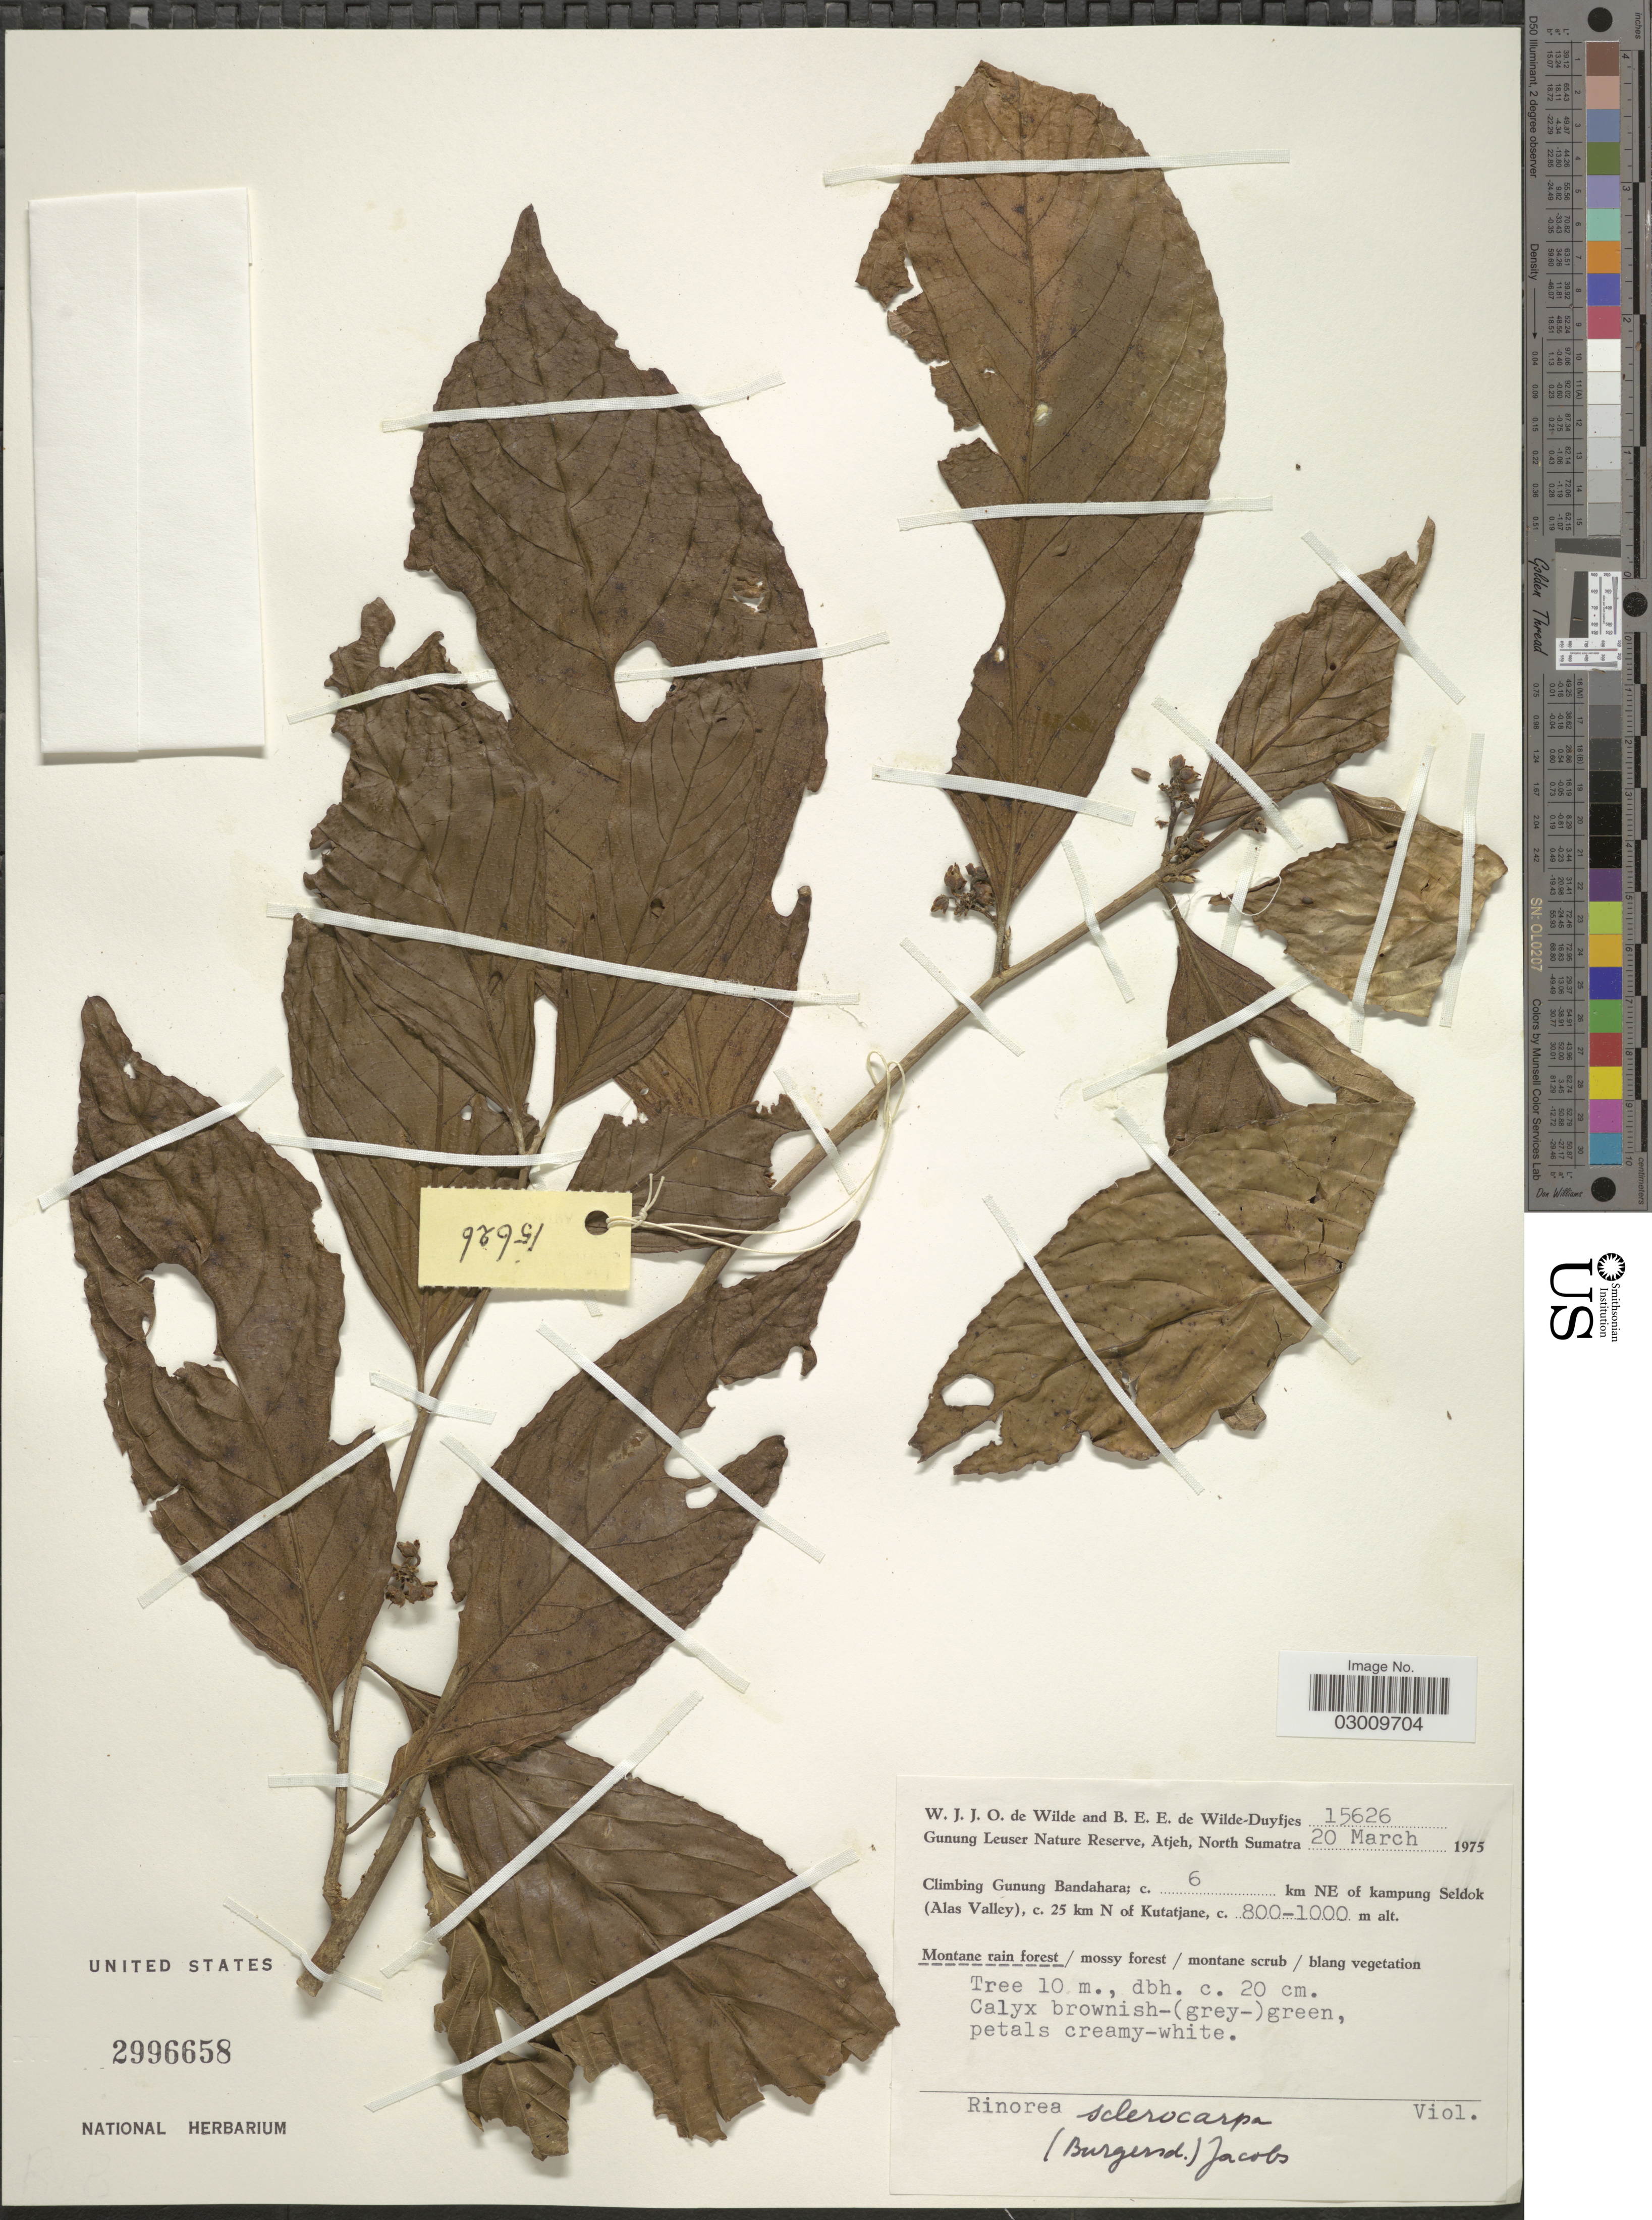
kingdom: Plantae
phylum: Tracheophyta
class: Magnoliopsida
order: Malpighiales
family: Violaceae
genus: Rinorea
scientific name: Rinorea sclerocarpa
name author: (Burgersd.) M. Jacobs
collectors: W. J. de Wilde & B. E. de Wilde-Duyfjes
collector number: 15626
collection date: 1975-03-20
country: Indonesia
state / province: Sumatra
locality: Gunung Leuser Nature Reserve, Atjeh, North Sumatra. Climbing Gunung Bandahara; c. 6 km NE of kampung Seldok (Alas Valley), c. 25 km N of Kutatjane.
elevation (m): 800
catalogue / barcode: US 2996658